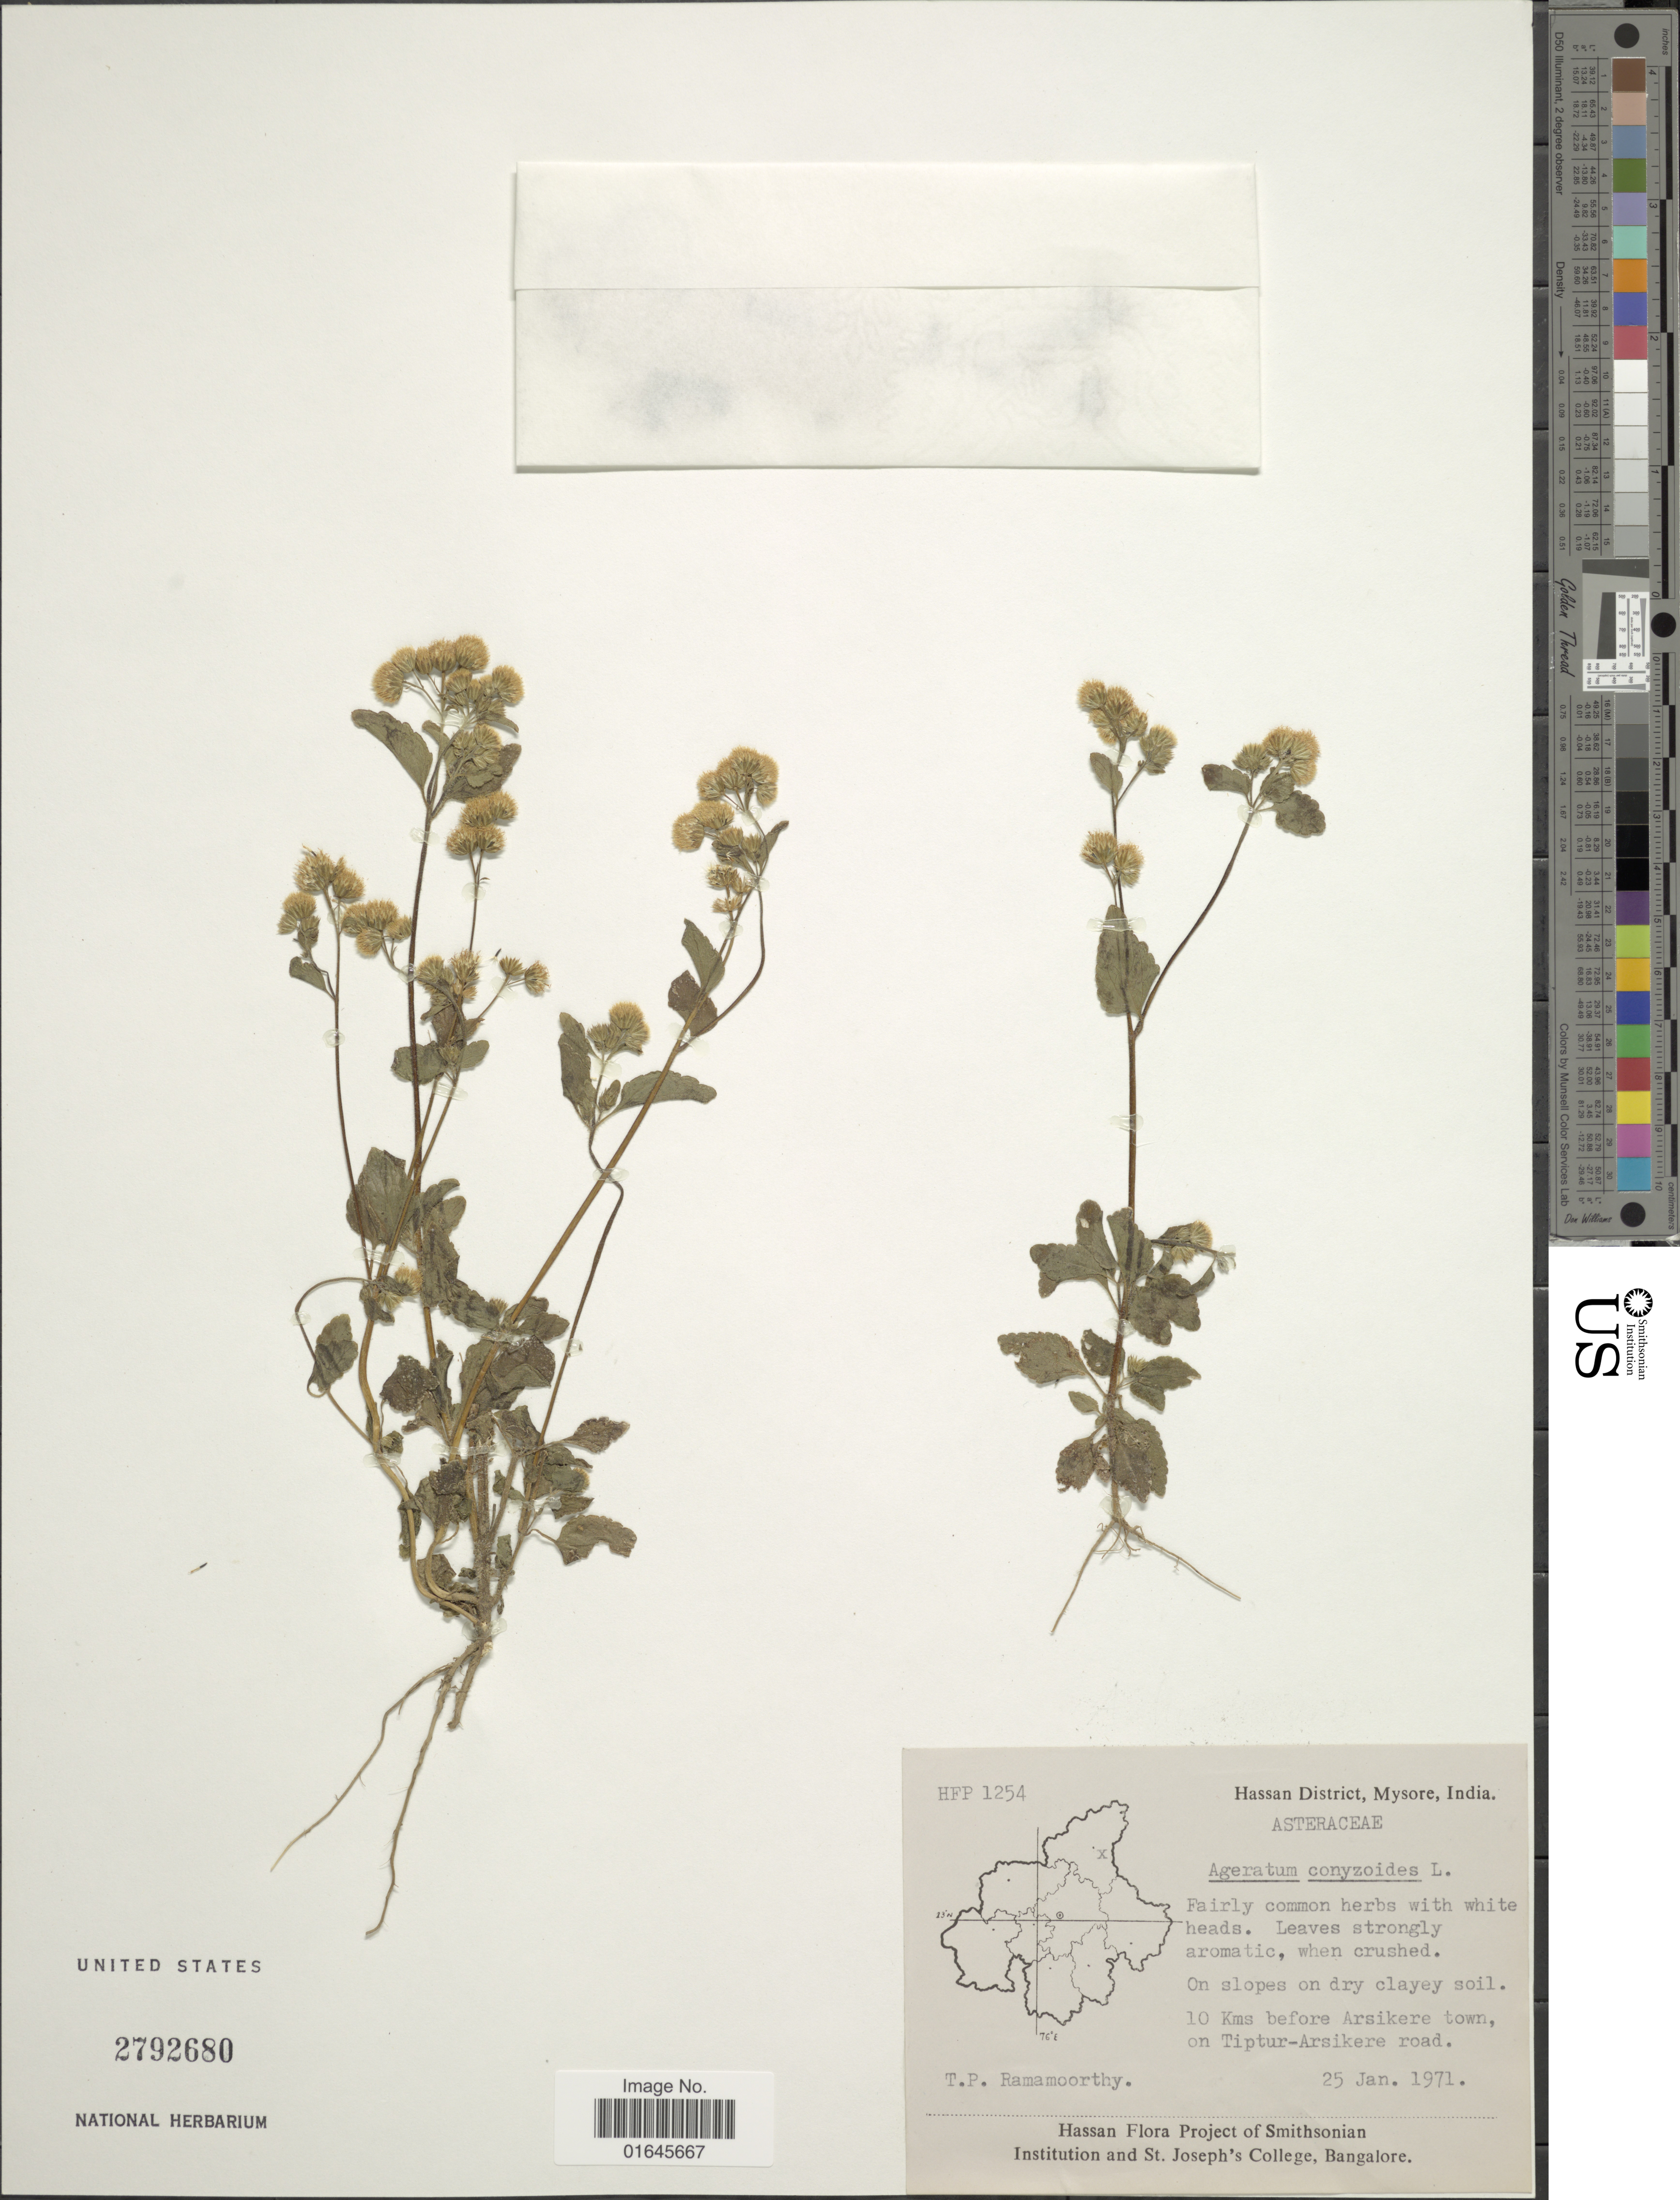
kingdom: Plantae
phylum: Tracheophyta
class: Magnoliopsida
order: Asterales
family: Asteraceae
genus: Ageratum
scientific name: Ageratum conyzoides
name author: L.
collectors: T. P. Ramamoorthy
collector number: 1254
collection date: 1971-01-25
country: India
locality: Hassan District, Mysore, 10 Kms before Arsikere town, on Tiptur-Arsikere road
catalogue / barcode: US 2792680